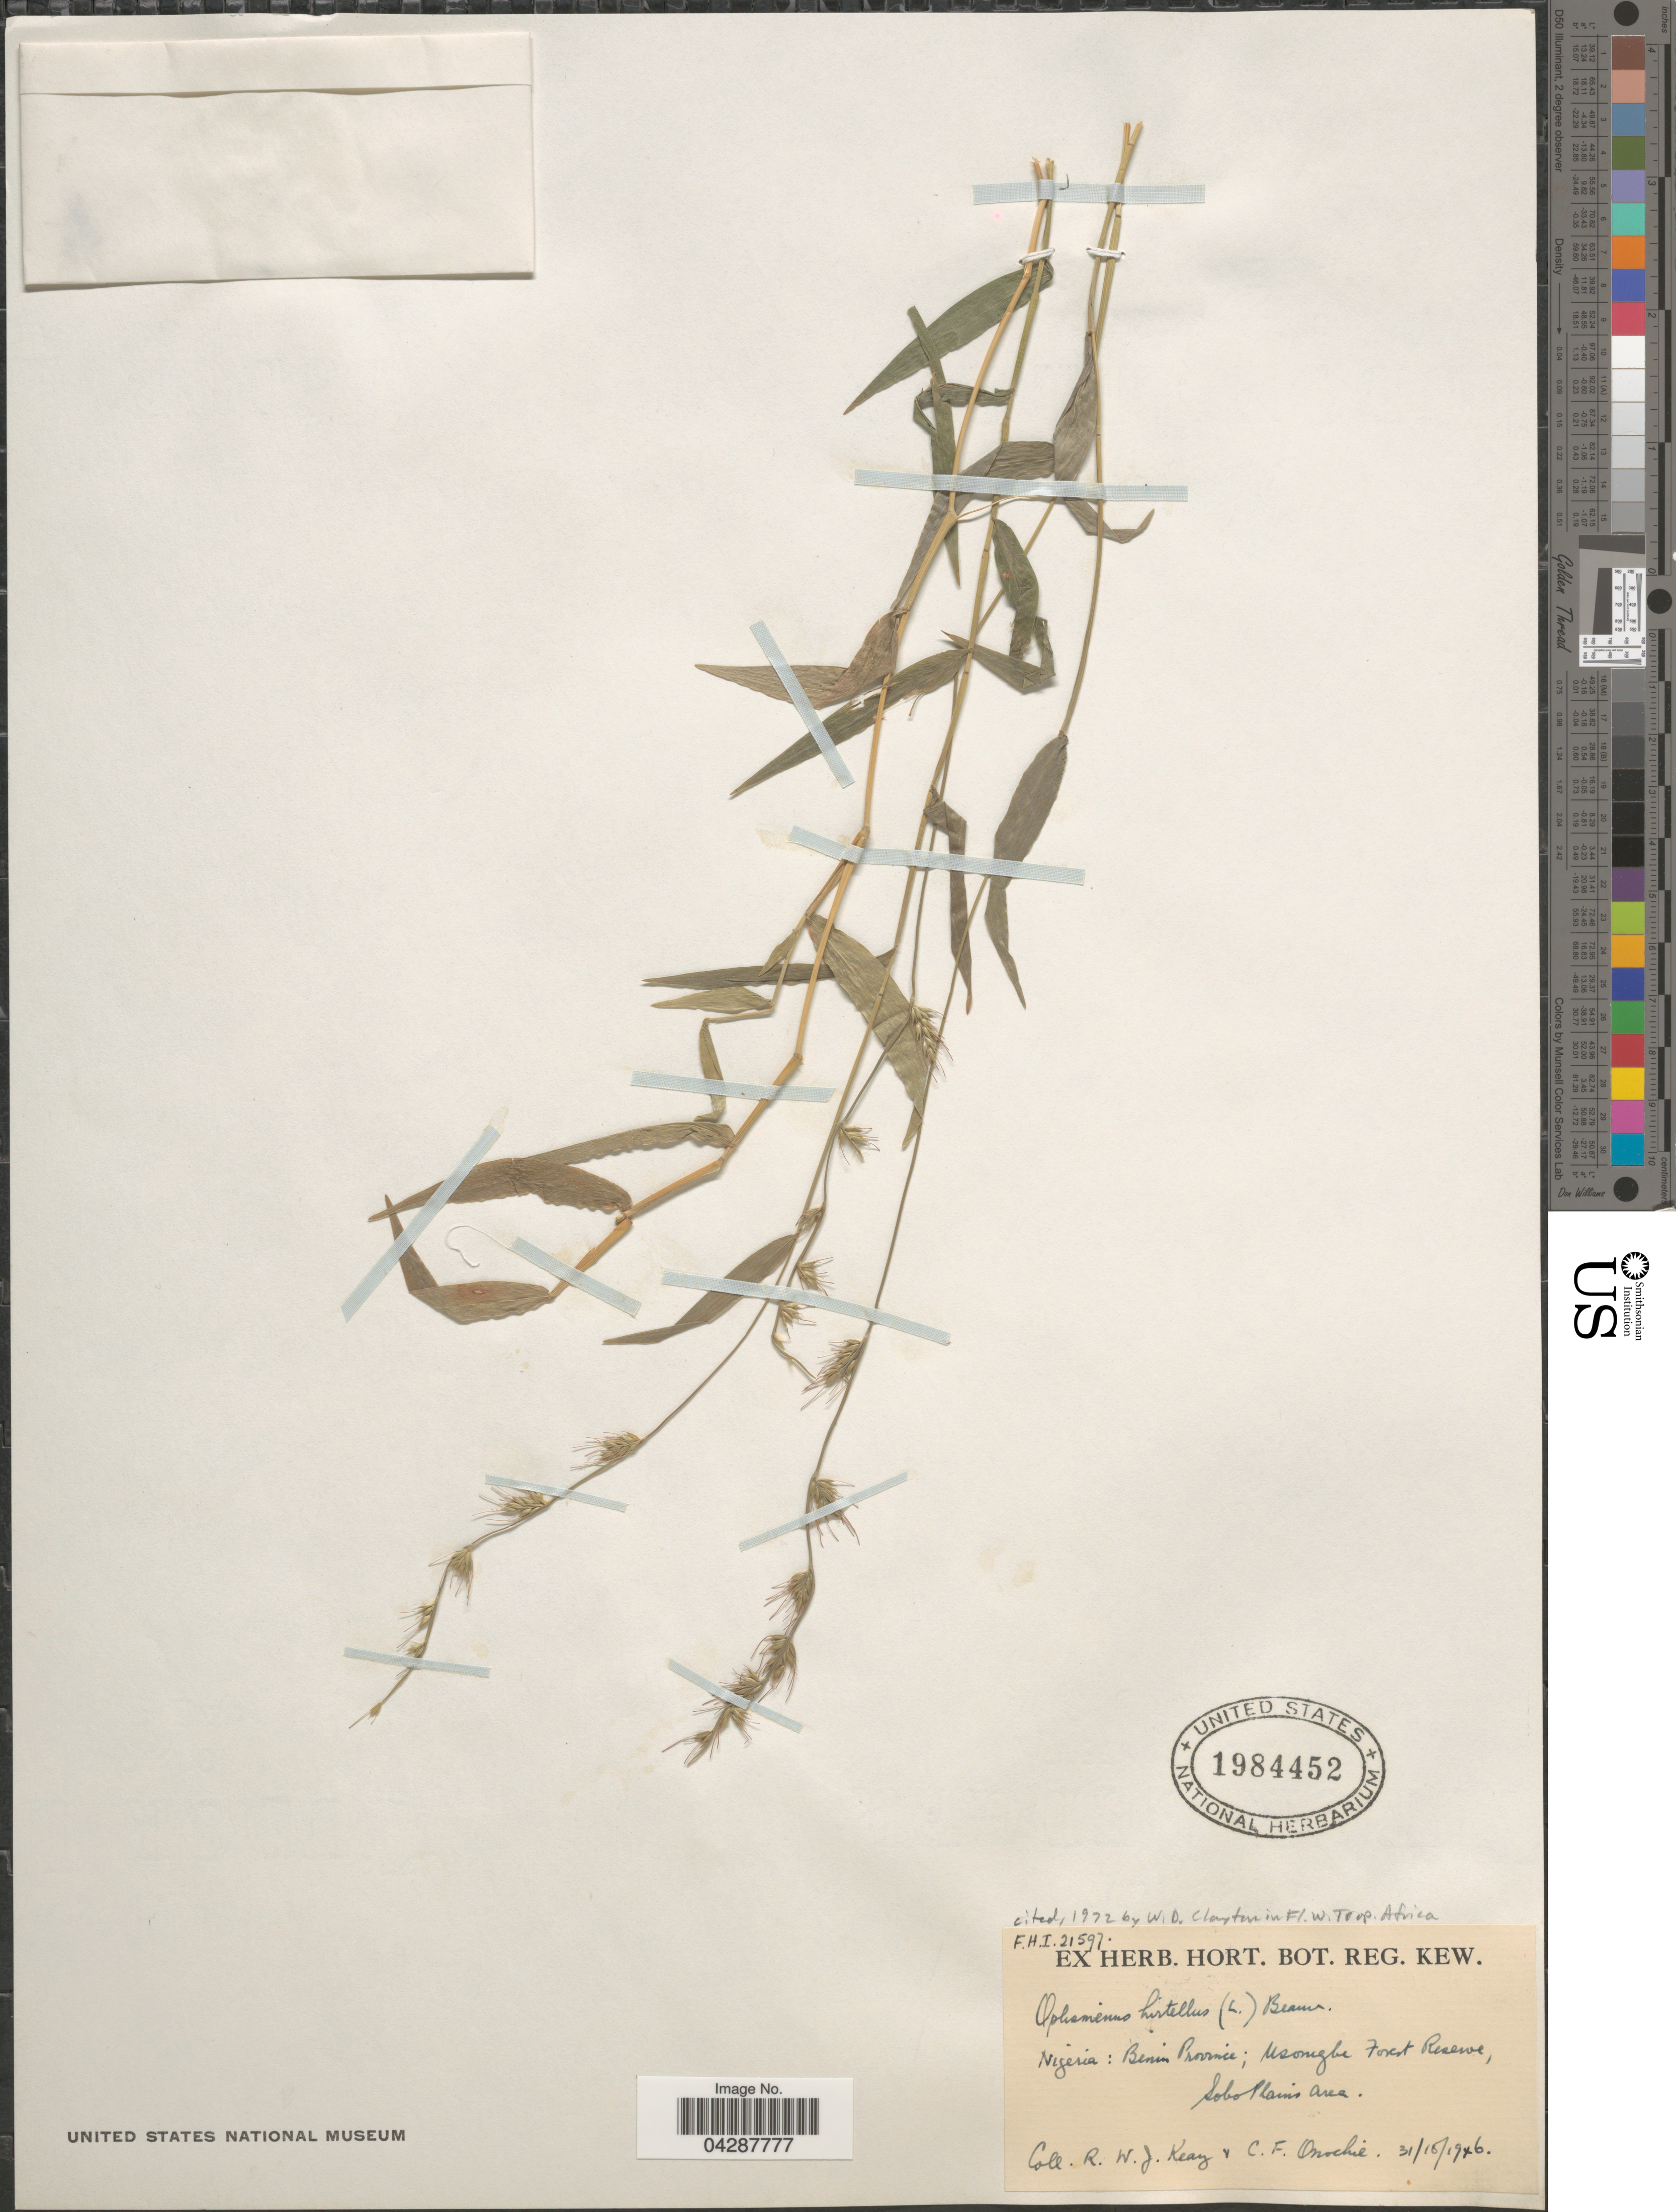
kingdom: Plantae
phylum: Tracheophyta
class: Liliopsida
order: Poales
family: Poaceae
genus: Oplismenus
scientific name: Oplismenus hirtellus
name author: (L.) P. Beauv.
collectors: R. W. Keay & C. Onochie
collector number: F.H.I.21597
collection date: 1946-10-31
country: Nigeria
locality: Benin Province; Usomgbe Forest Reserve, Sobo Plains Ave.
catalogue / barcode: US 1984452